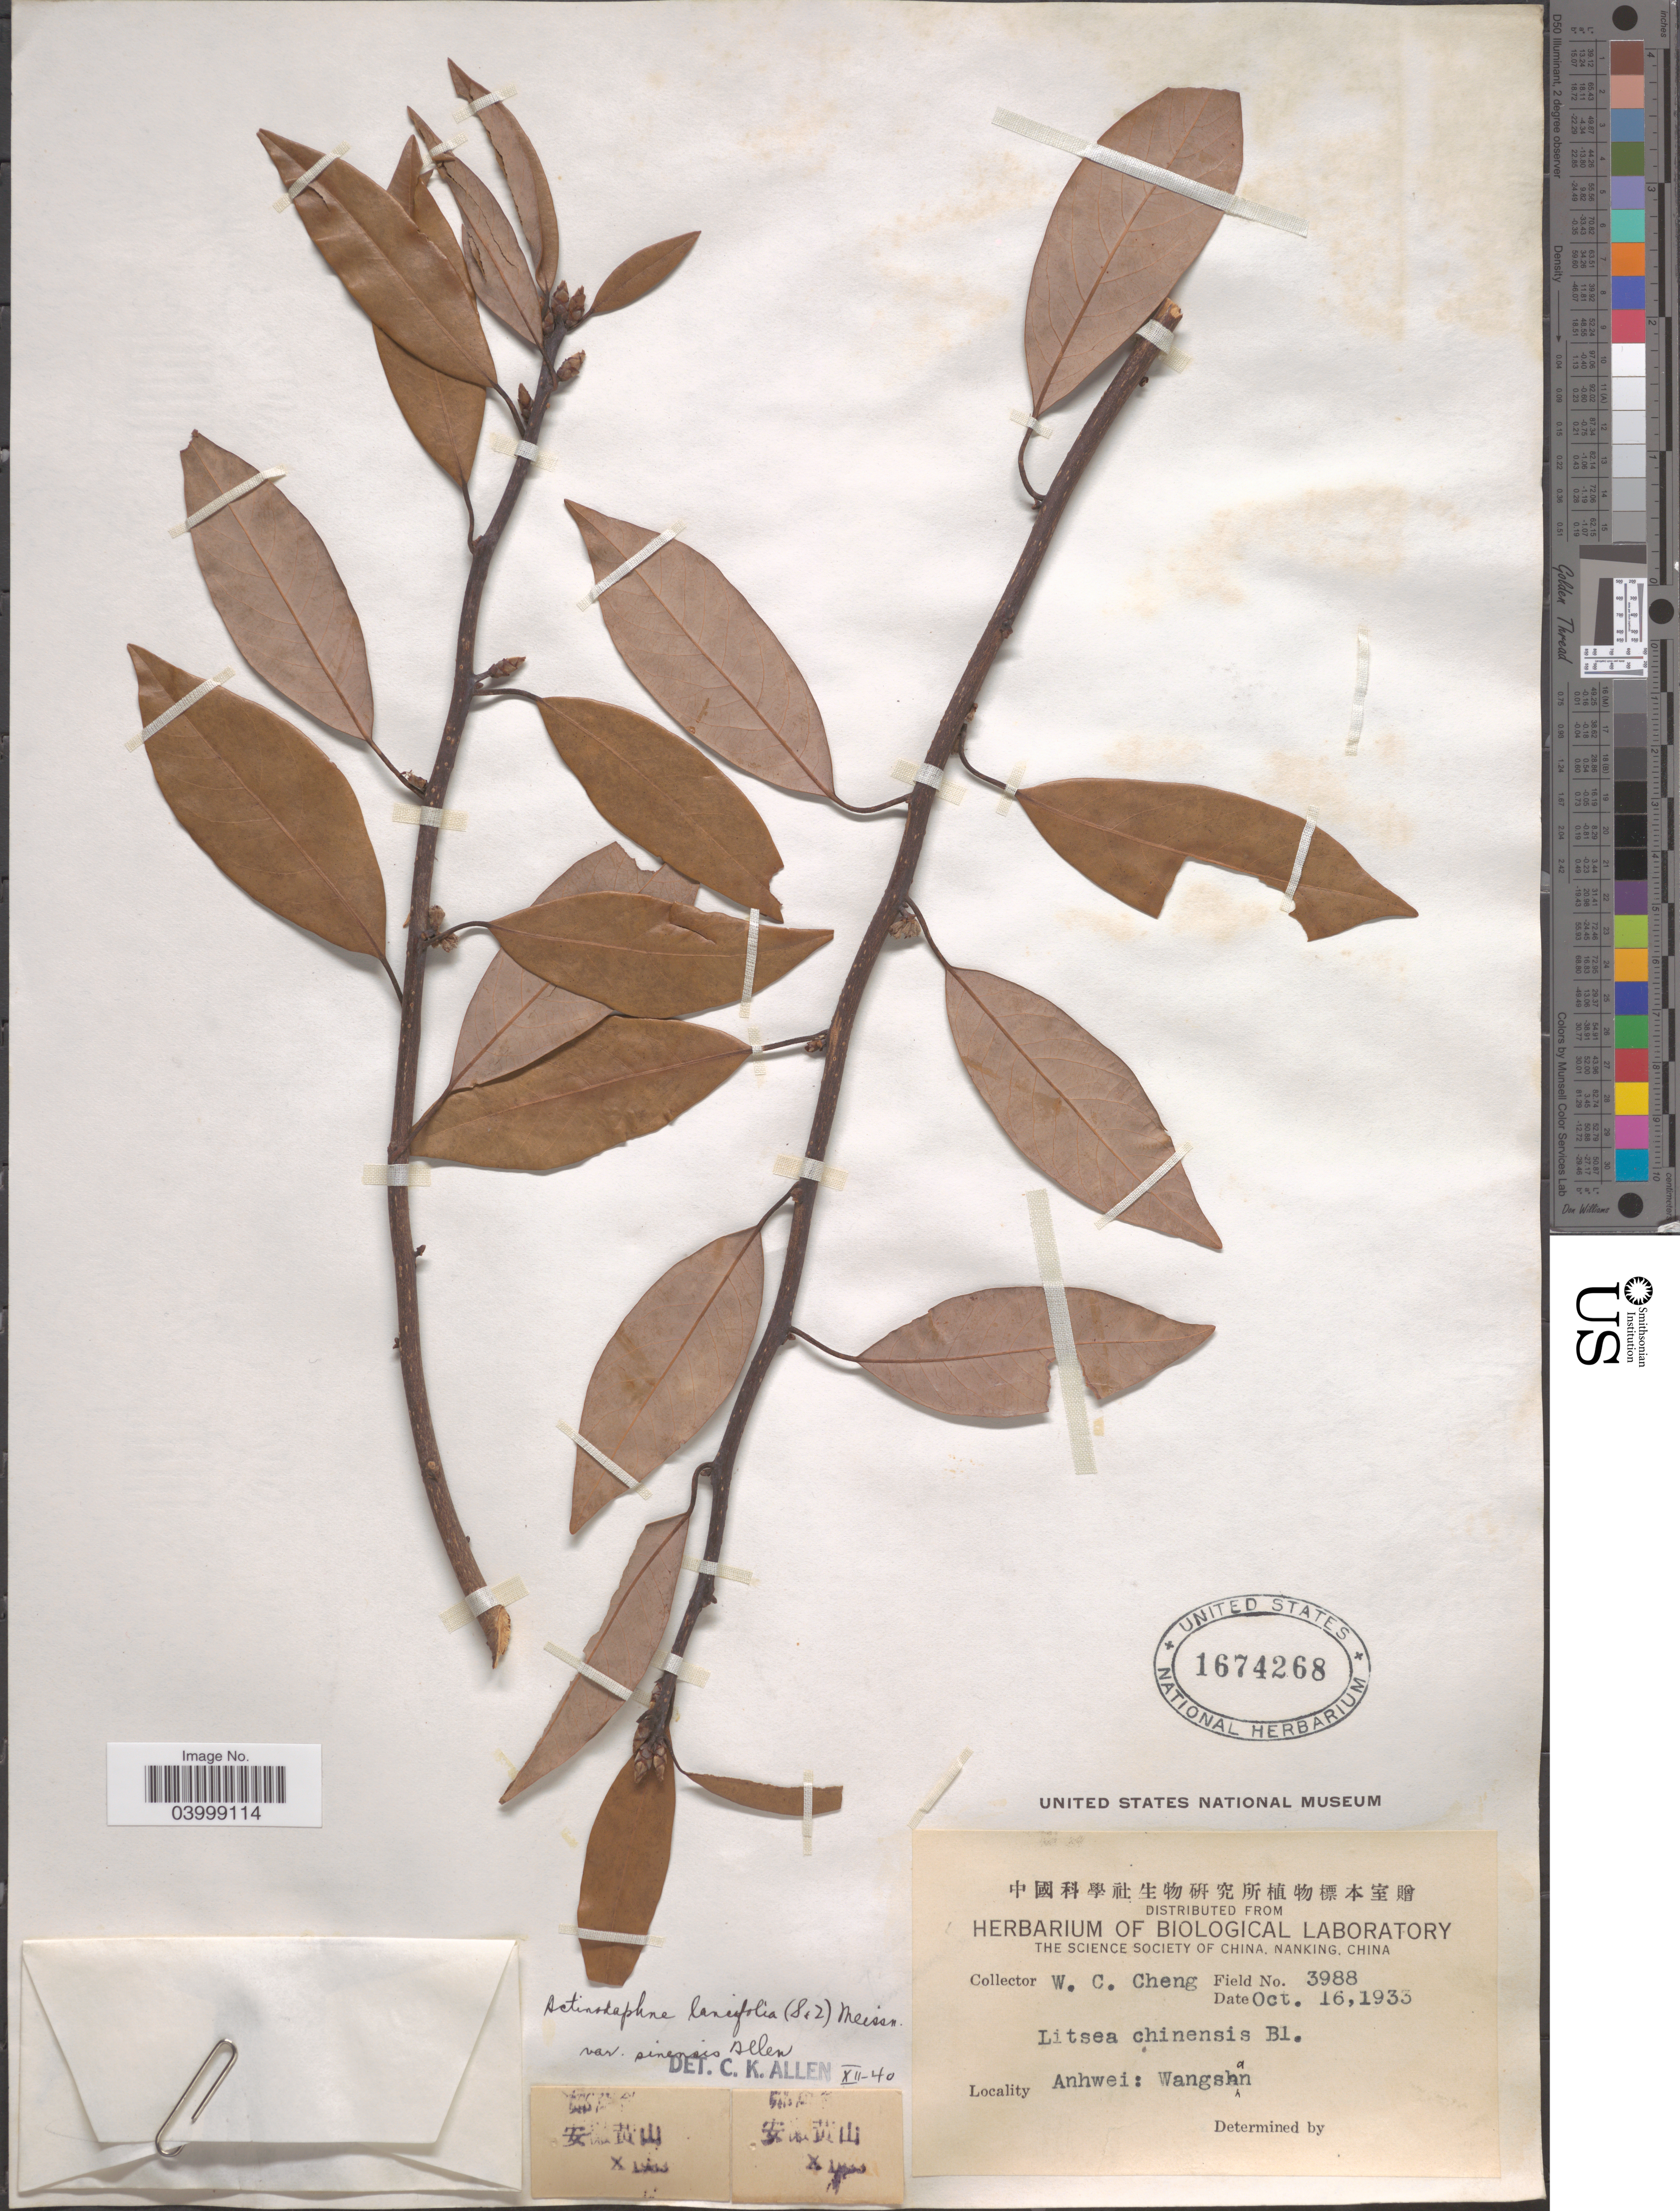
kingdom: Plantae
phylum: Tracheophyta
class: Magnoliopsida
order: Laurales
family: Lauraceae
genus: Actinodaphne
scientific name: Actinodaphne lancifolia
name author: (Blume) Meisn.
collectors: W. C. Cheng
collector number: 3988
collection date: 1933-10-16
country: China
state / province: Anhui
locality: Anhwei:Wangshan.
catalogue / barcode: US 1674268